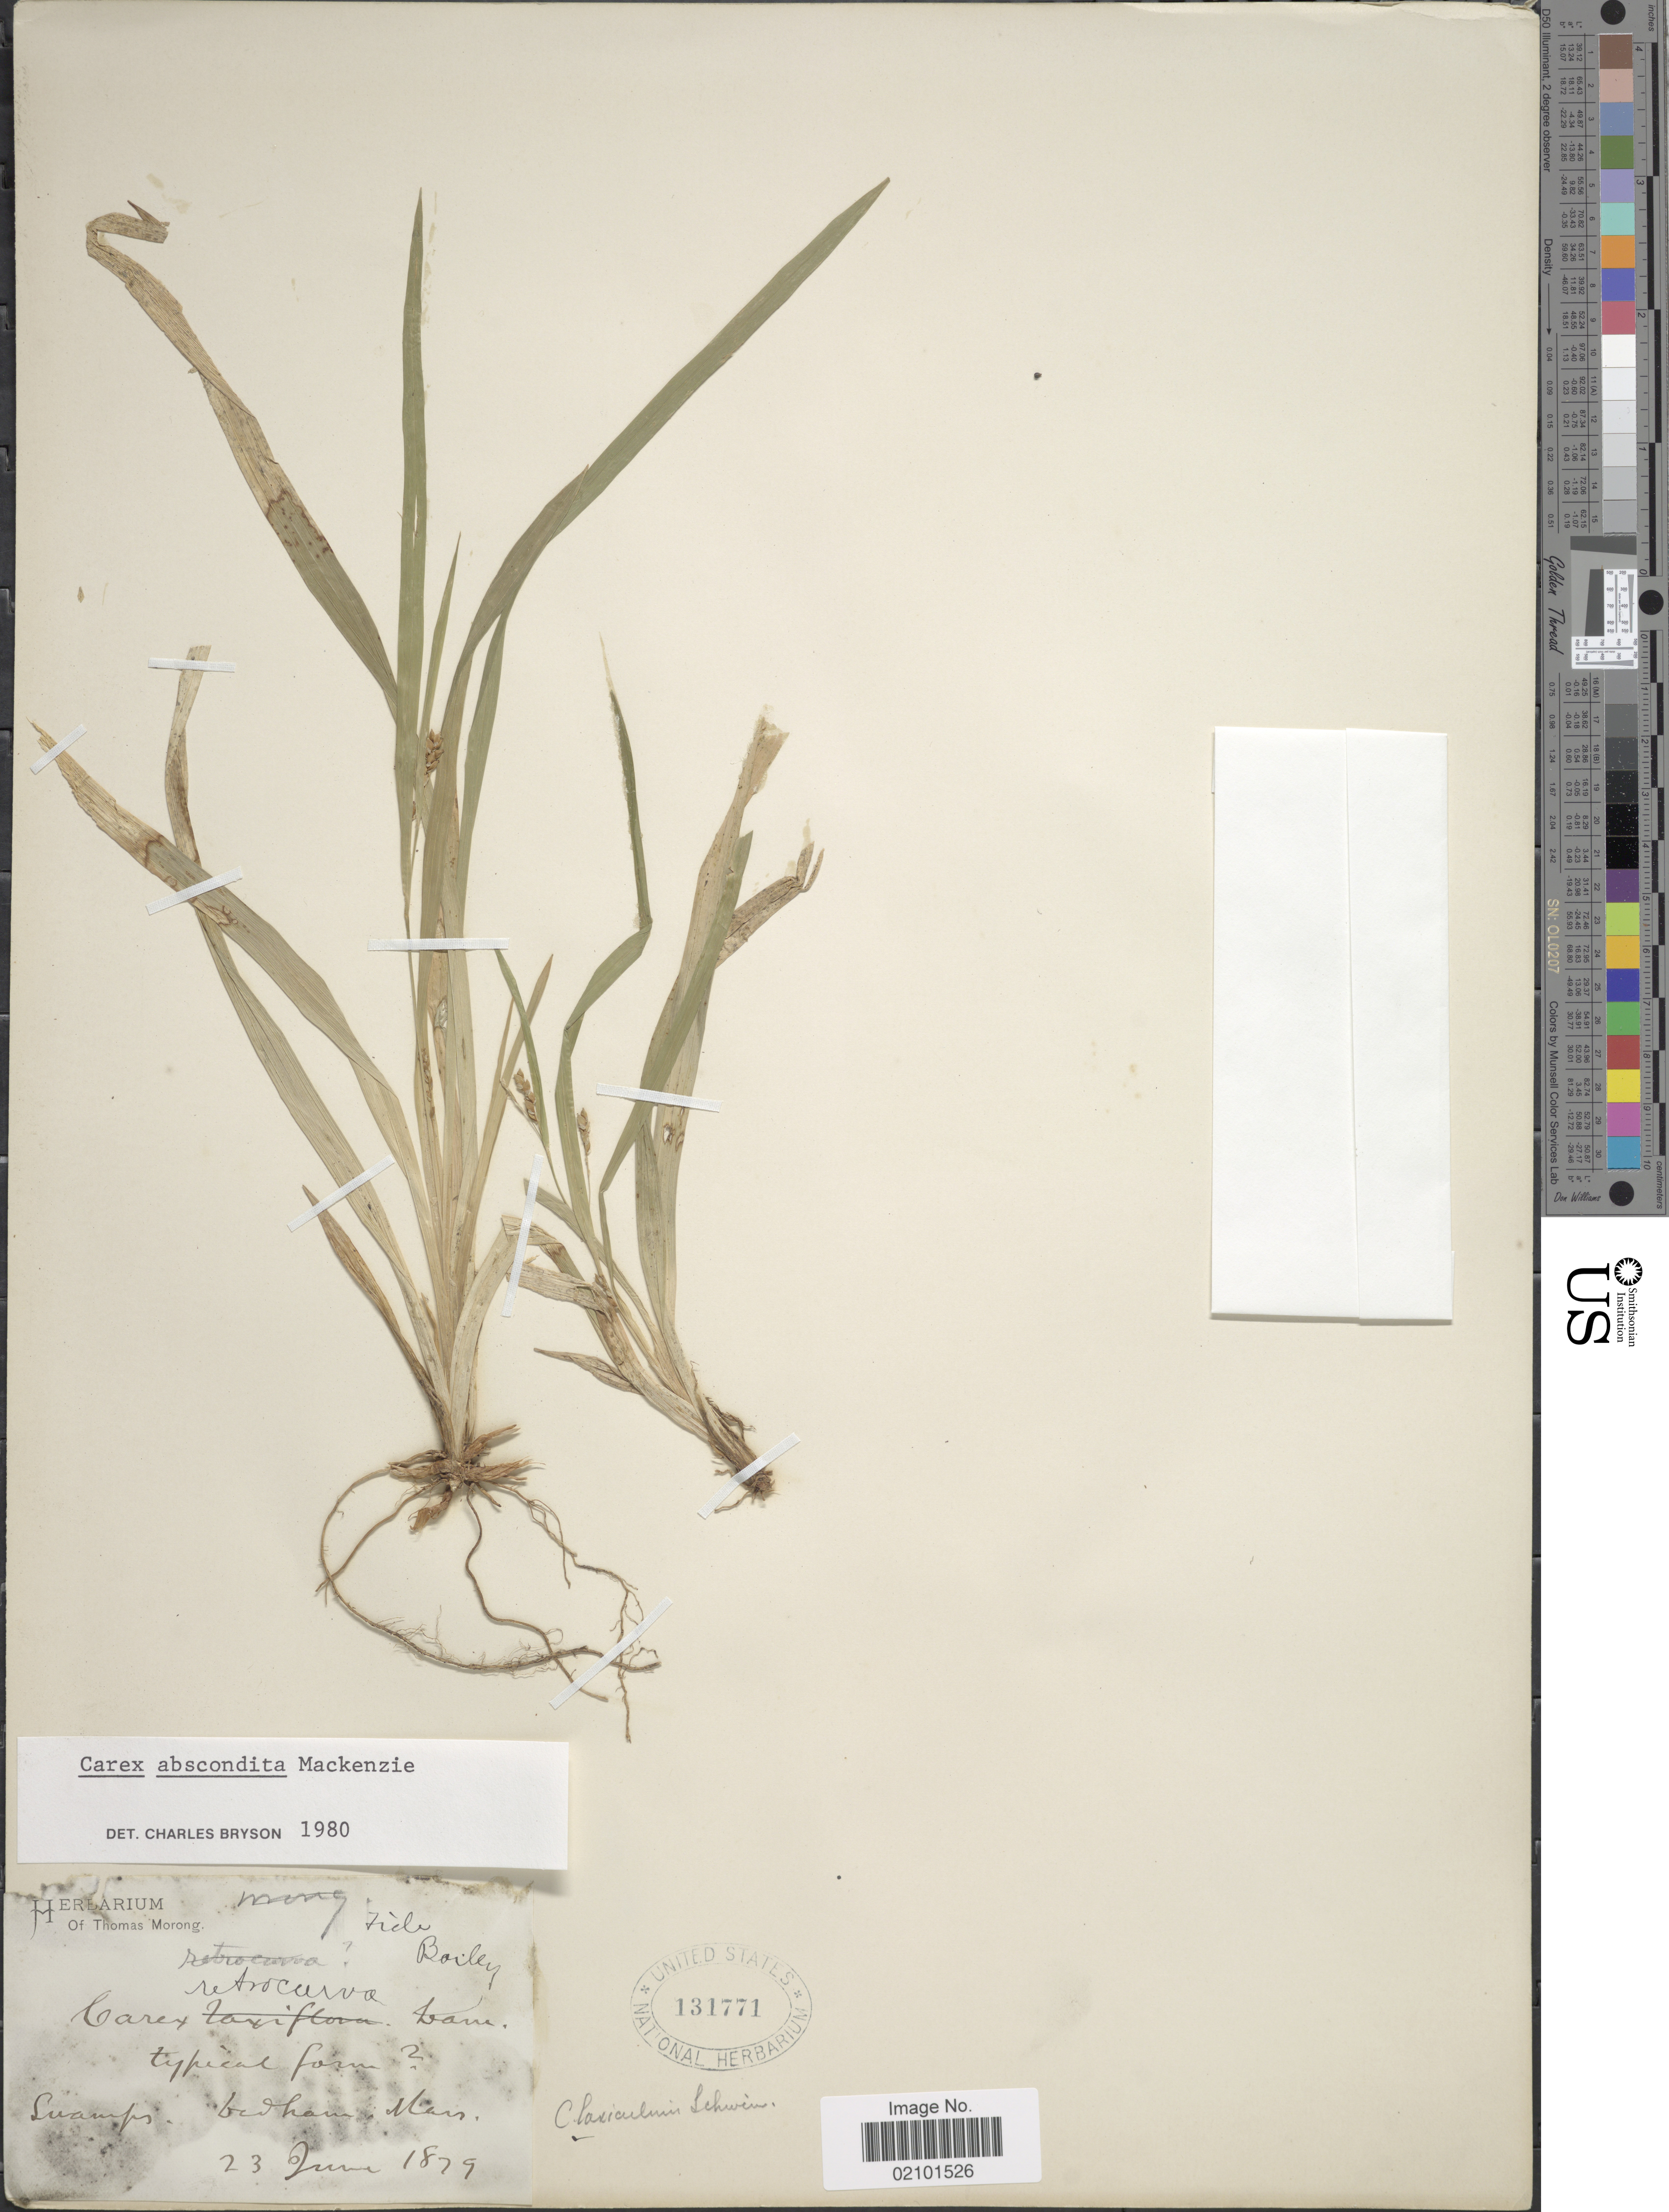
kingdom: Plantae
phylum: Tracheophyta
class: Liliopsida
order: Poales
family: Cyperaceae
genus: Carex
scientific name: Carex abscondita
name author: Mack.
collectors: ex Herb. T. Morong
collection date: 1879-06-23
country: United States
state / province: Massachusetts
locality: Swamps bedham Mass.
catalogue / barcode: US 131771